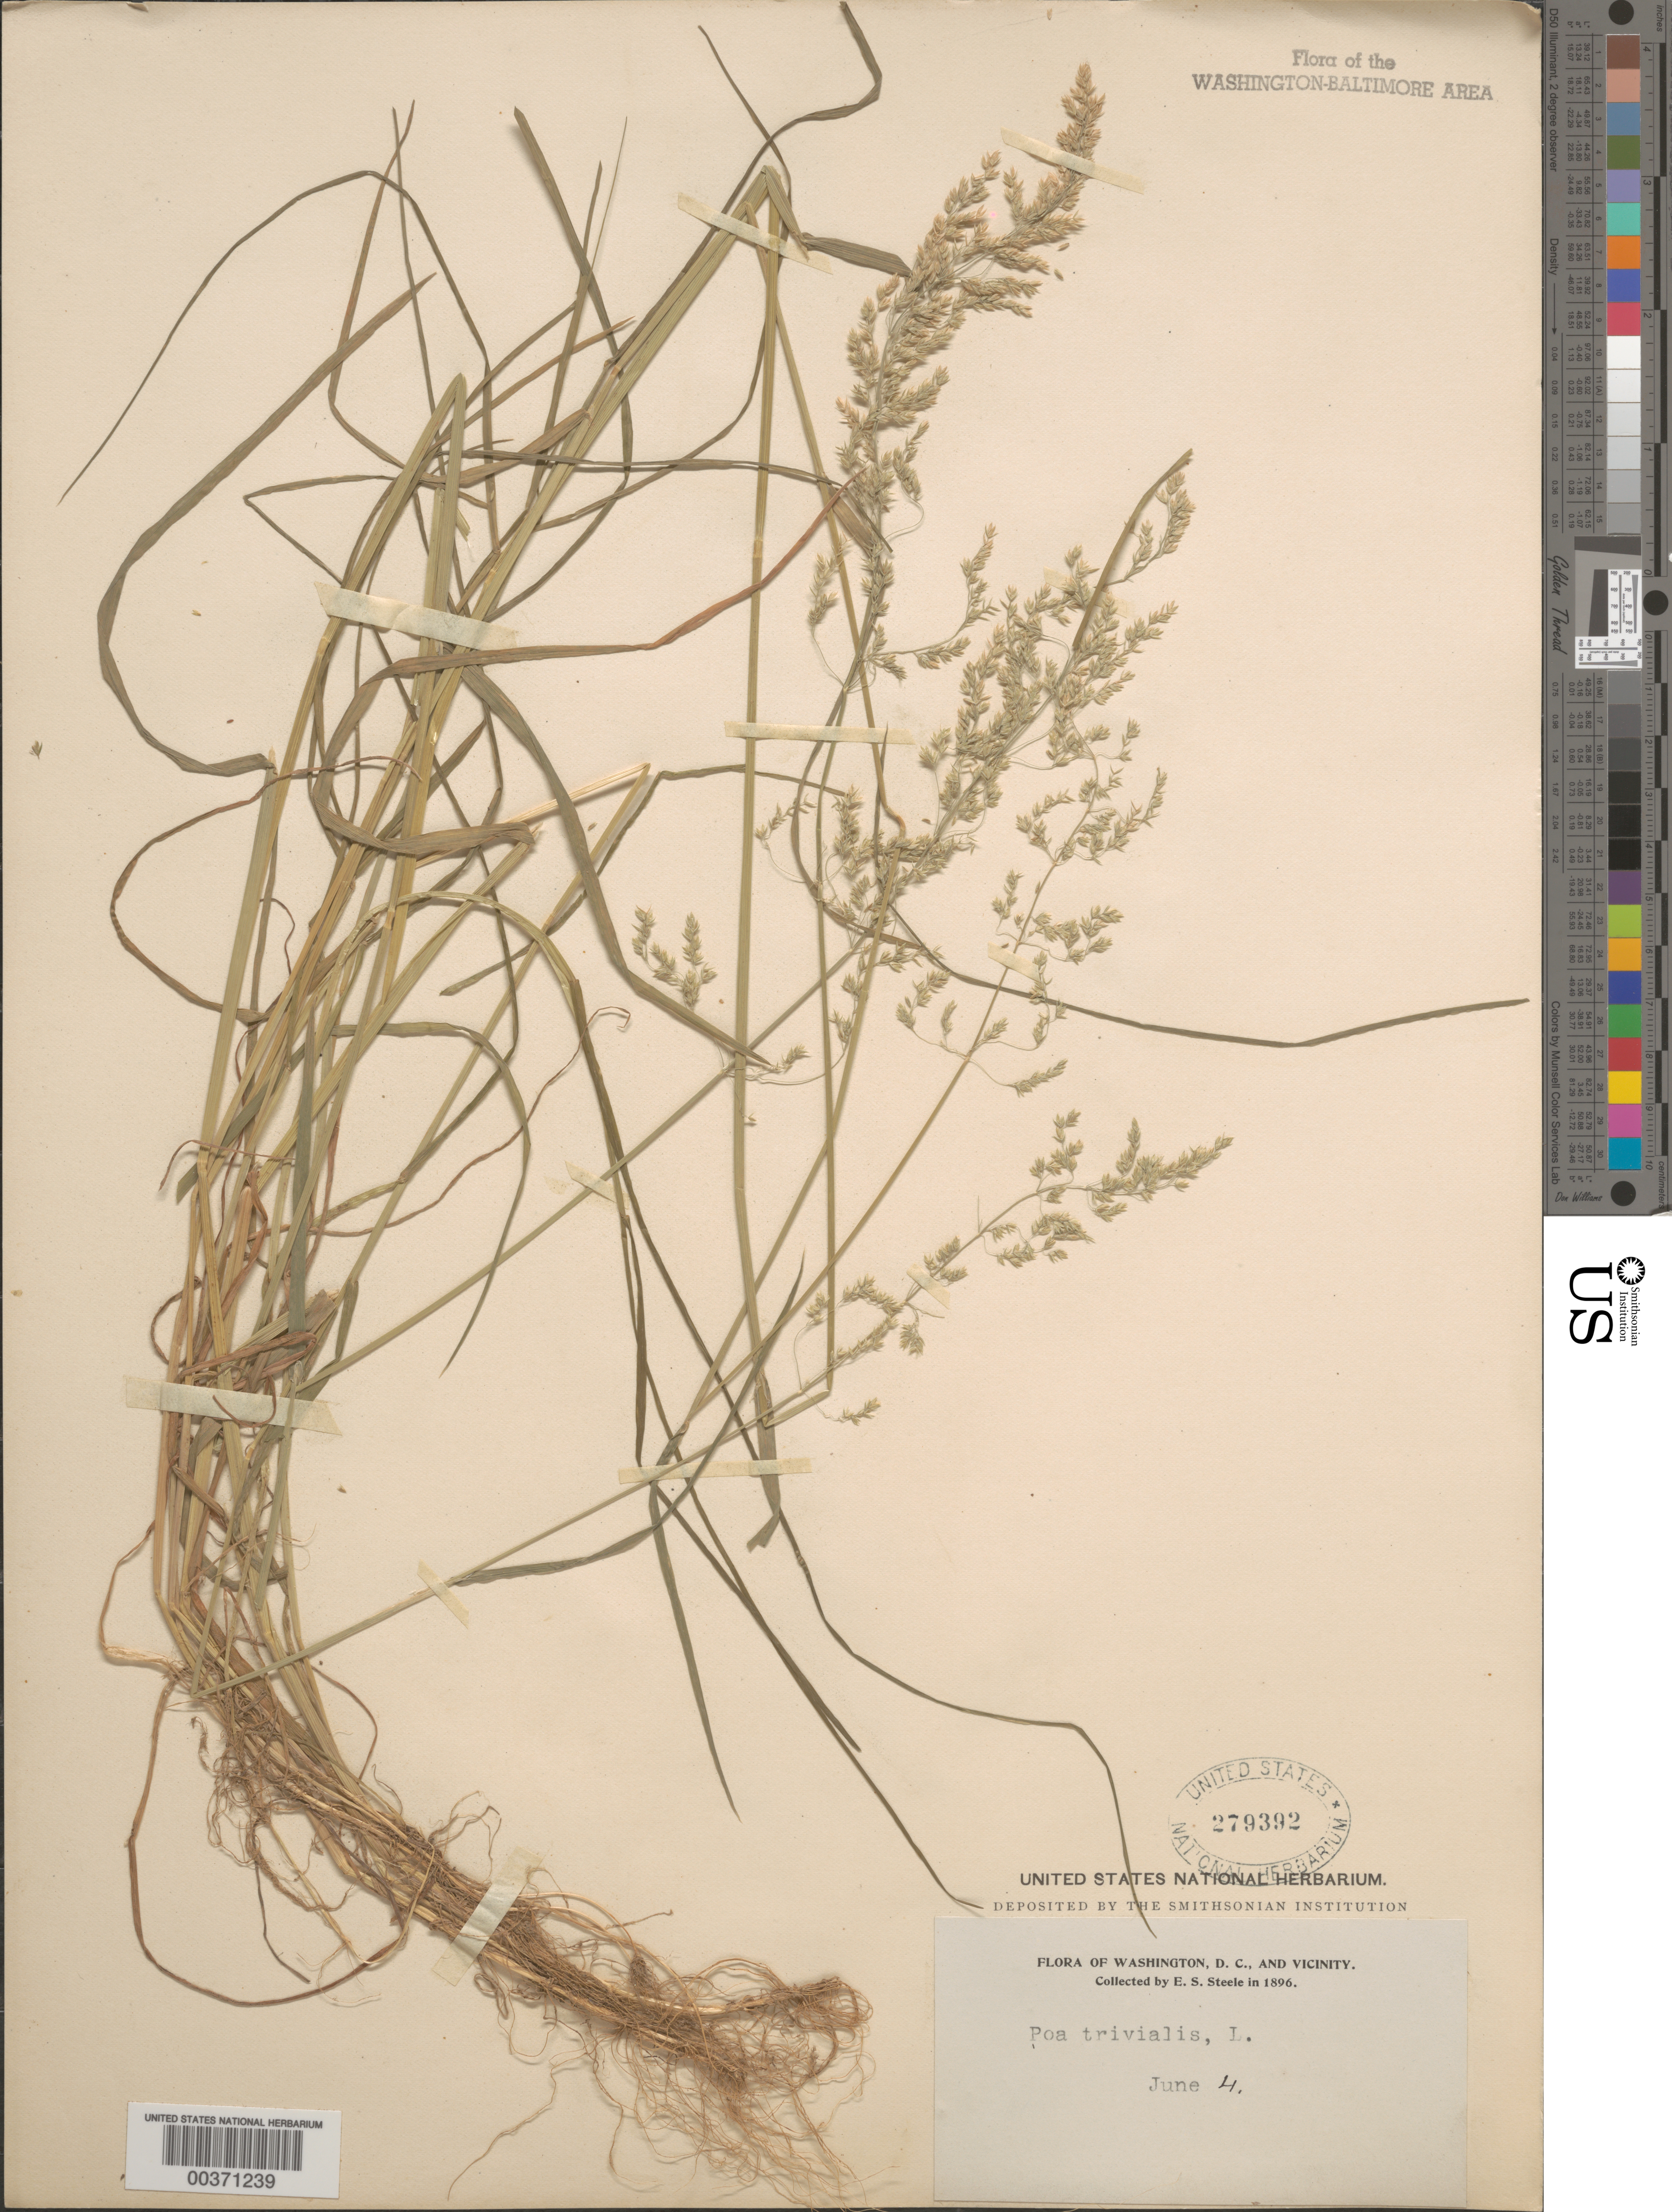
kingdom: Plantae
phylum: Tracheophyta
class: Liliopsida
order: Poales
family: Poaceae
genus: Poa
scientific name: Poa trivialis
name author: L.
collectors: E. Steele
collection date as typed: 04 Jun 1896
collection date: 1896-06-04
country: United States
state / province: District of Columbia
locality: Vicinity of Washington, DC.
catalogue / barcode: US 279392